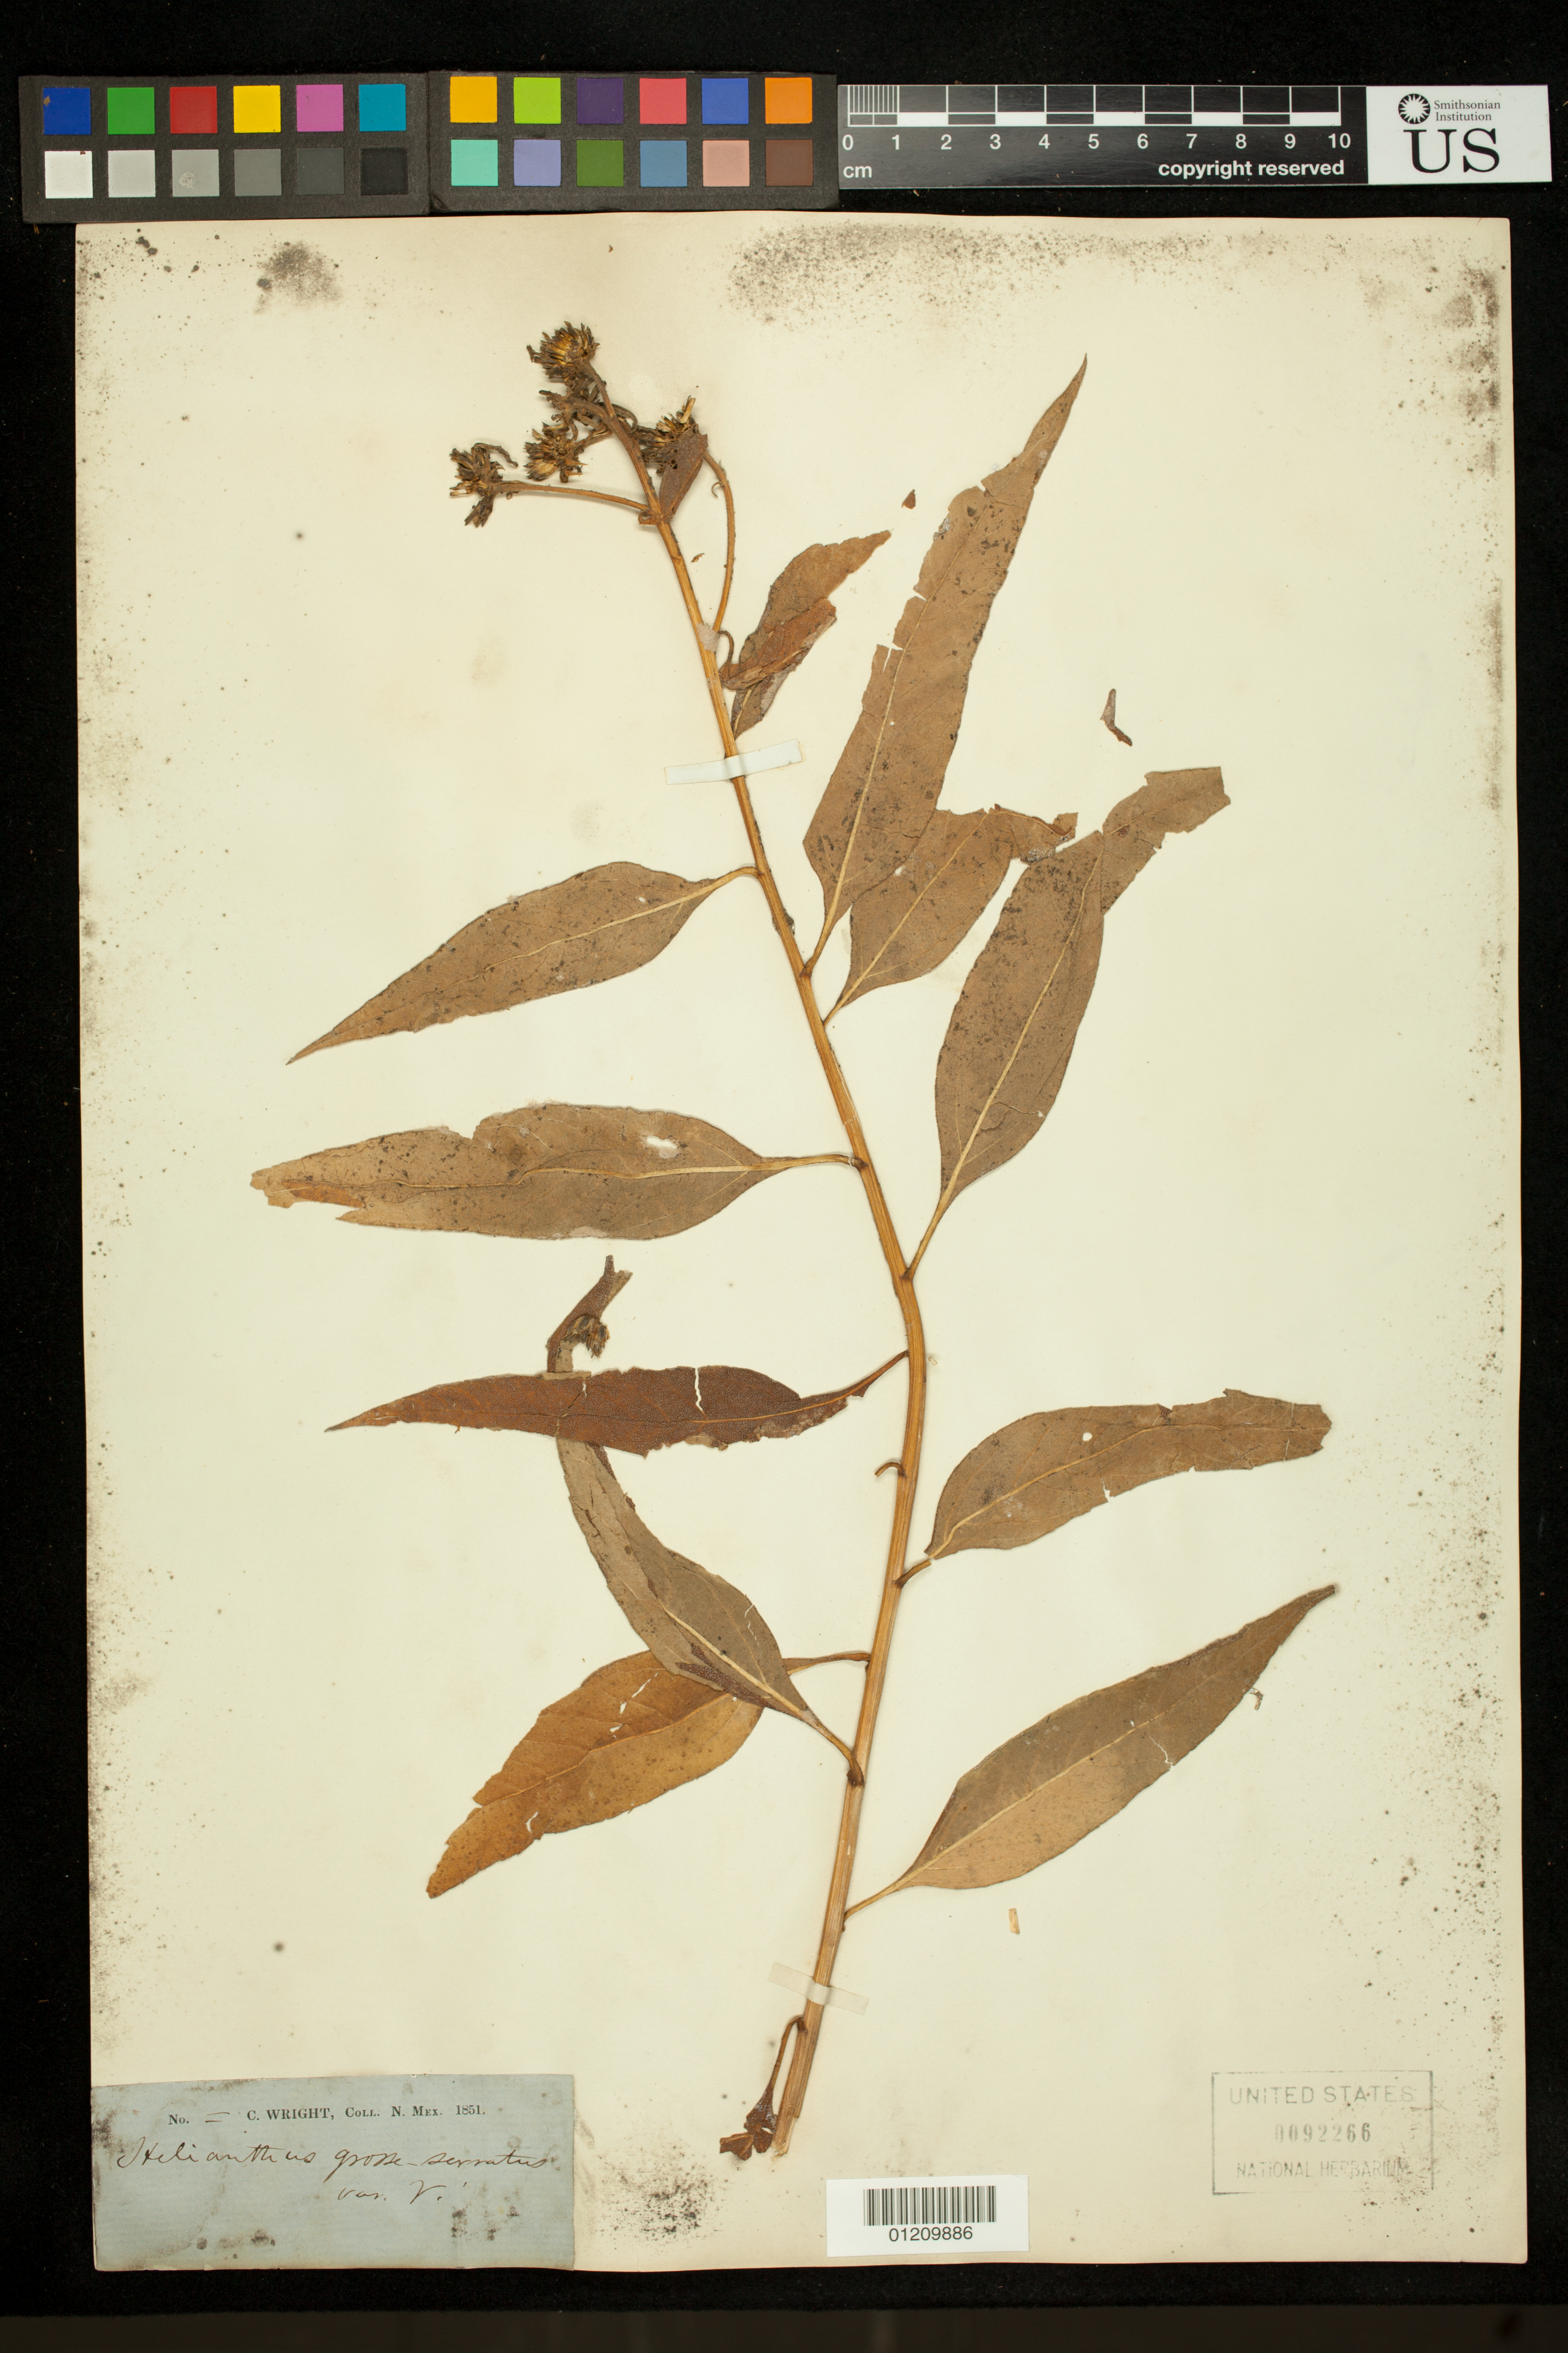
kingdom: Plantae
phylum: Tracheophyta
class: Magnoliopsida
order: Asterales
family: Asteraceae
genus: Helianthus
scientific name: Helianthus grosseserratus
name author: M. Martens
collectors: C. Wright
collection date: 1851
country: United States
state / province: New Mexico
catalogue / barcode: US 92266